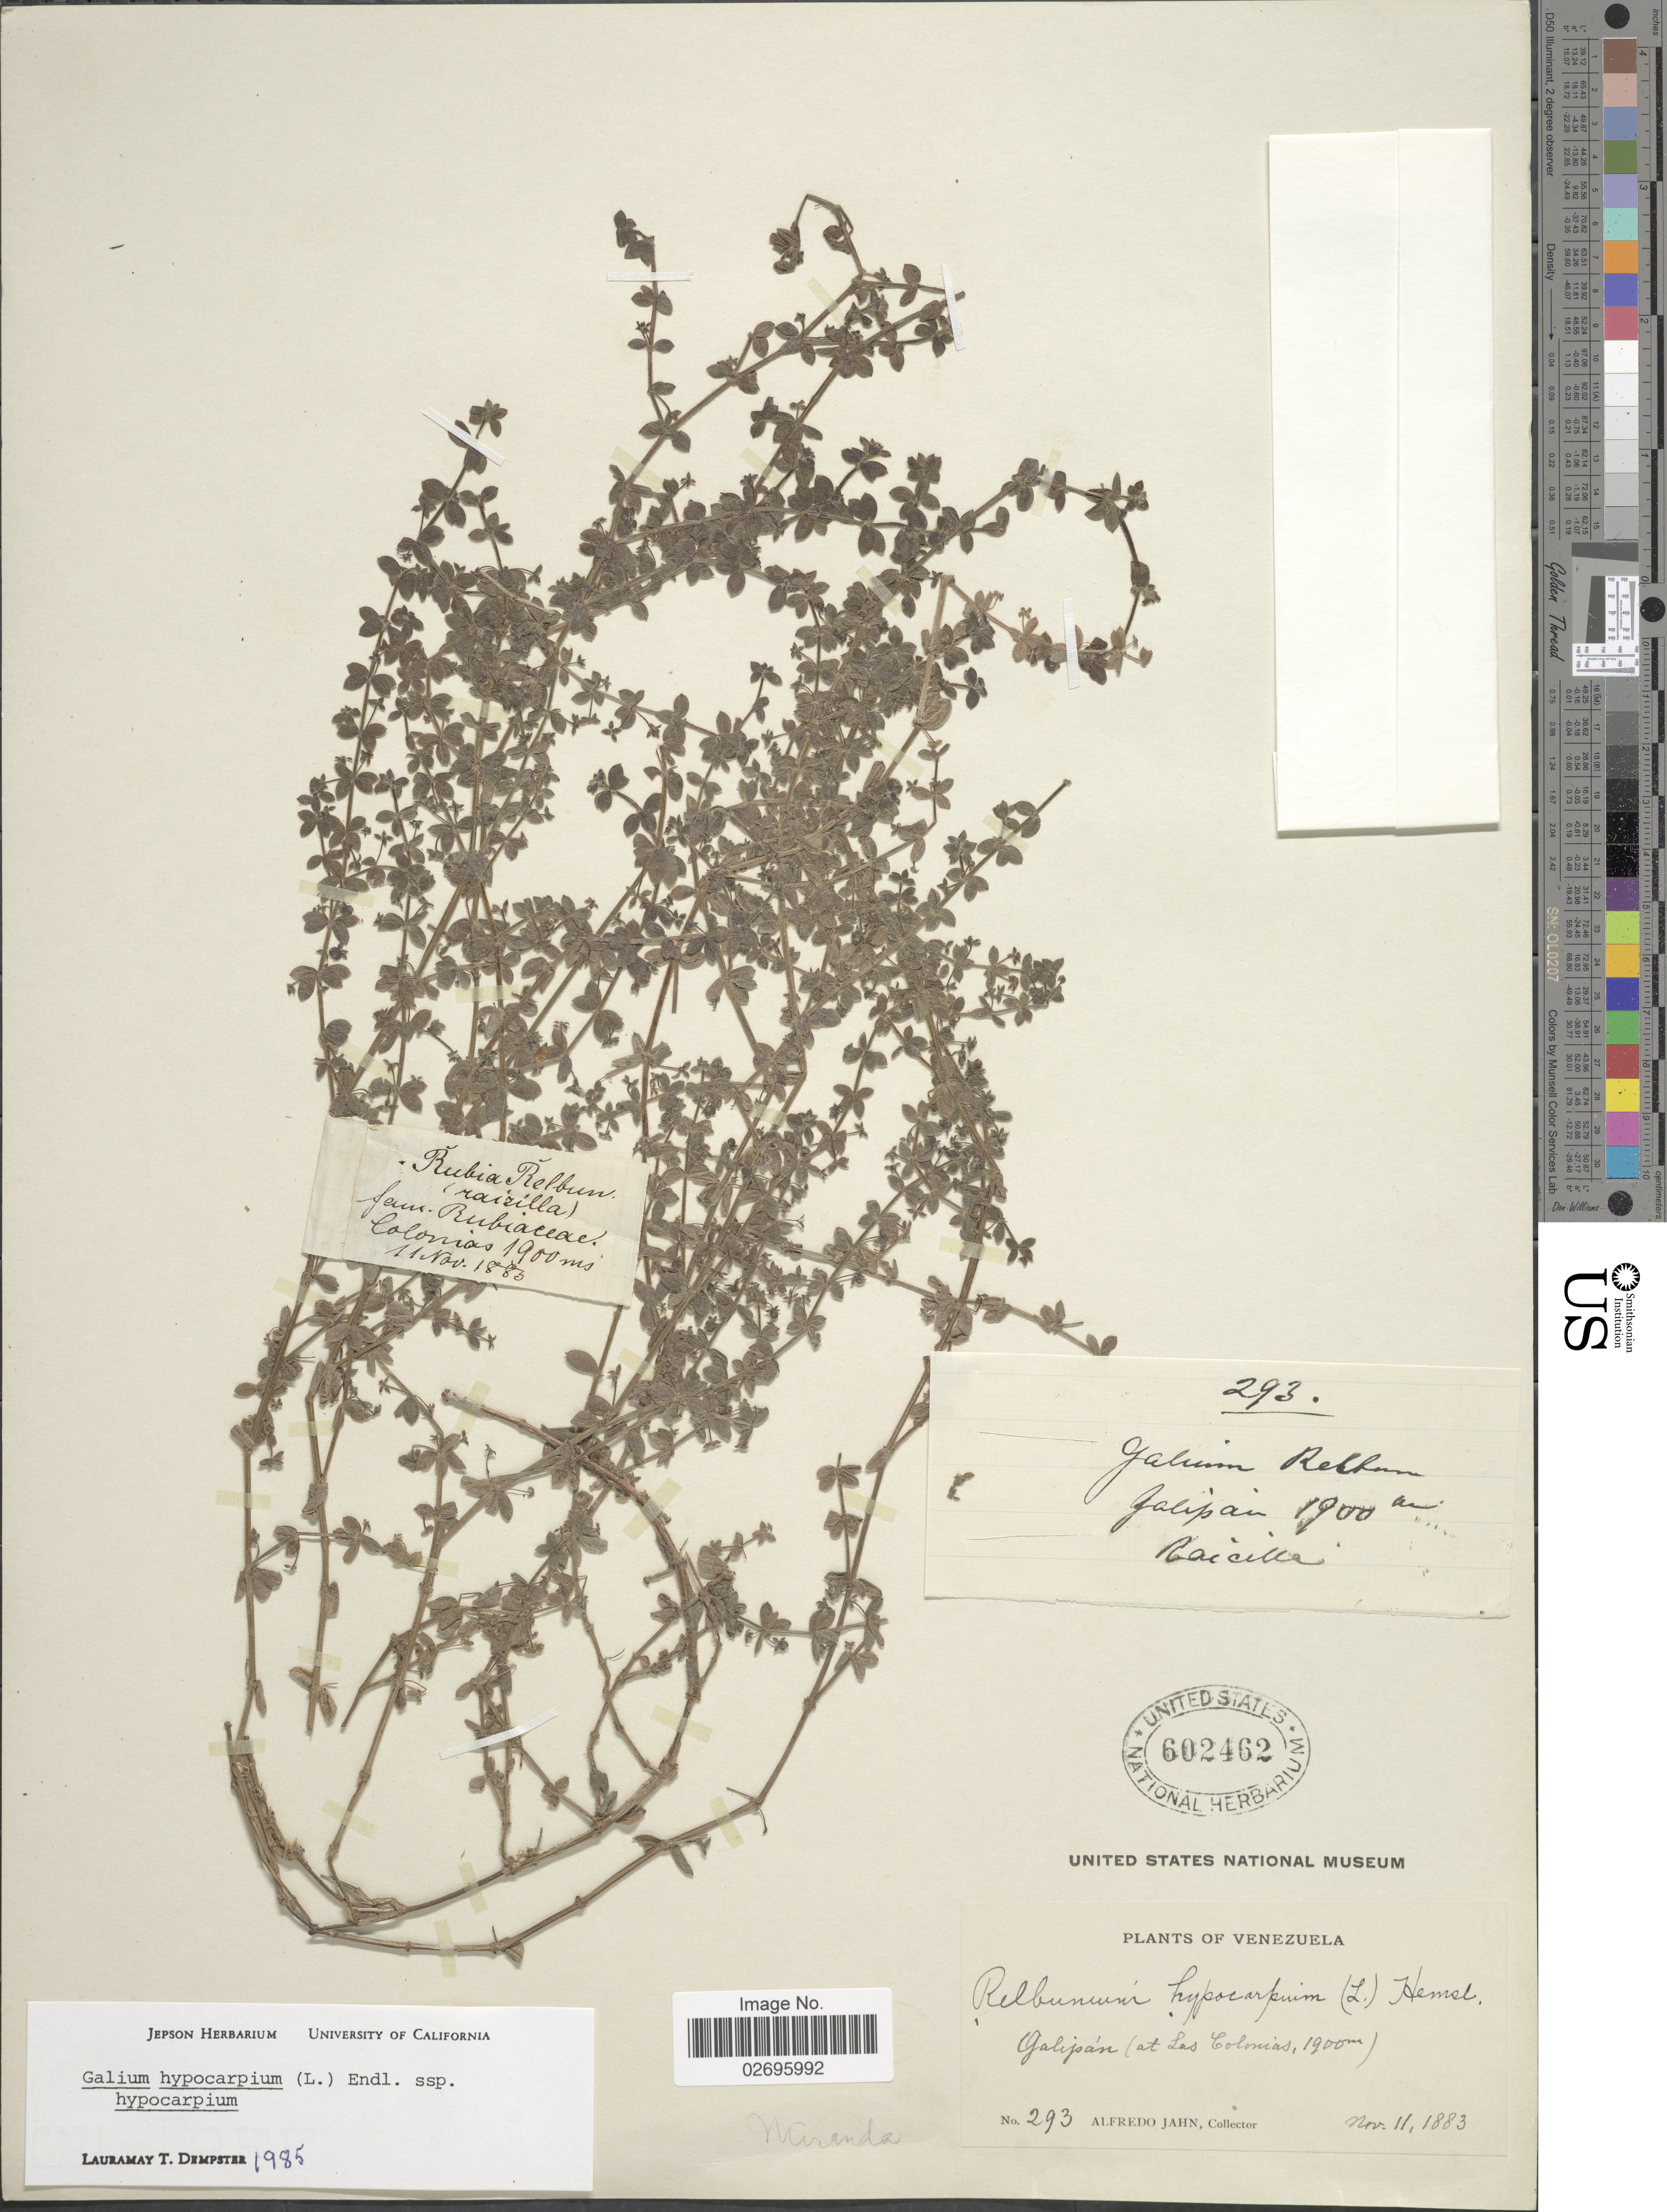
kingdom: Plantae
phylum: Tracheophyta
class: Magnoliopsida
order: Gentianales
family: Rubiaceae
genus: Galium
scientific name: Galium hypocarpium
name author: (L.) Endl. ex Griseb.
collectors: A. Jahn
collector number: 293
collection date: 1883-11-11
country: Venezuela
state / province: Miranda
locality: Galipán (at Las Colonias)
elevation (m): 1900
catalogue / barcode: US 602462